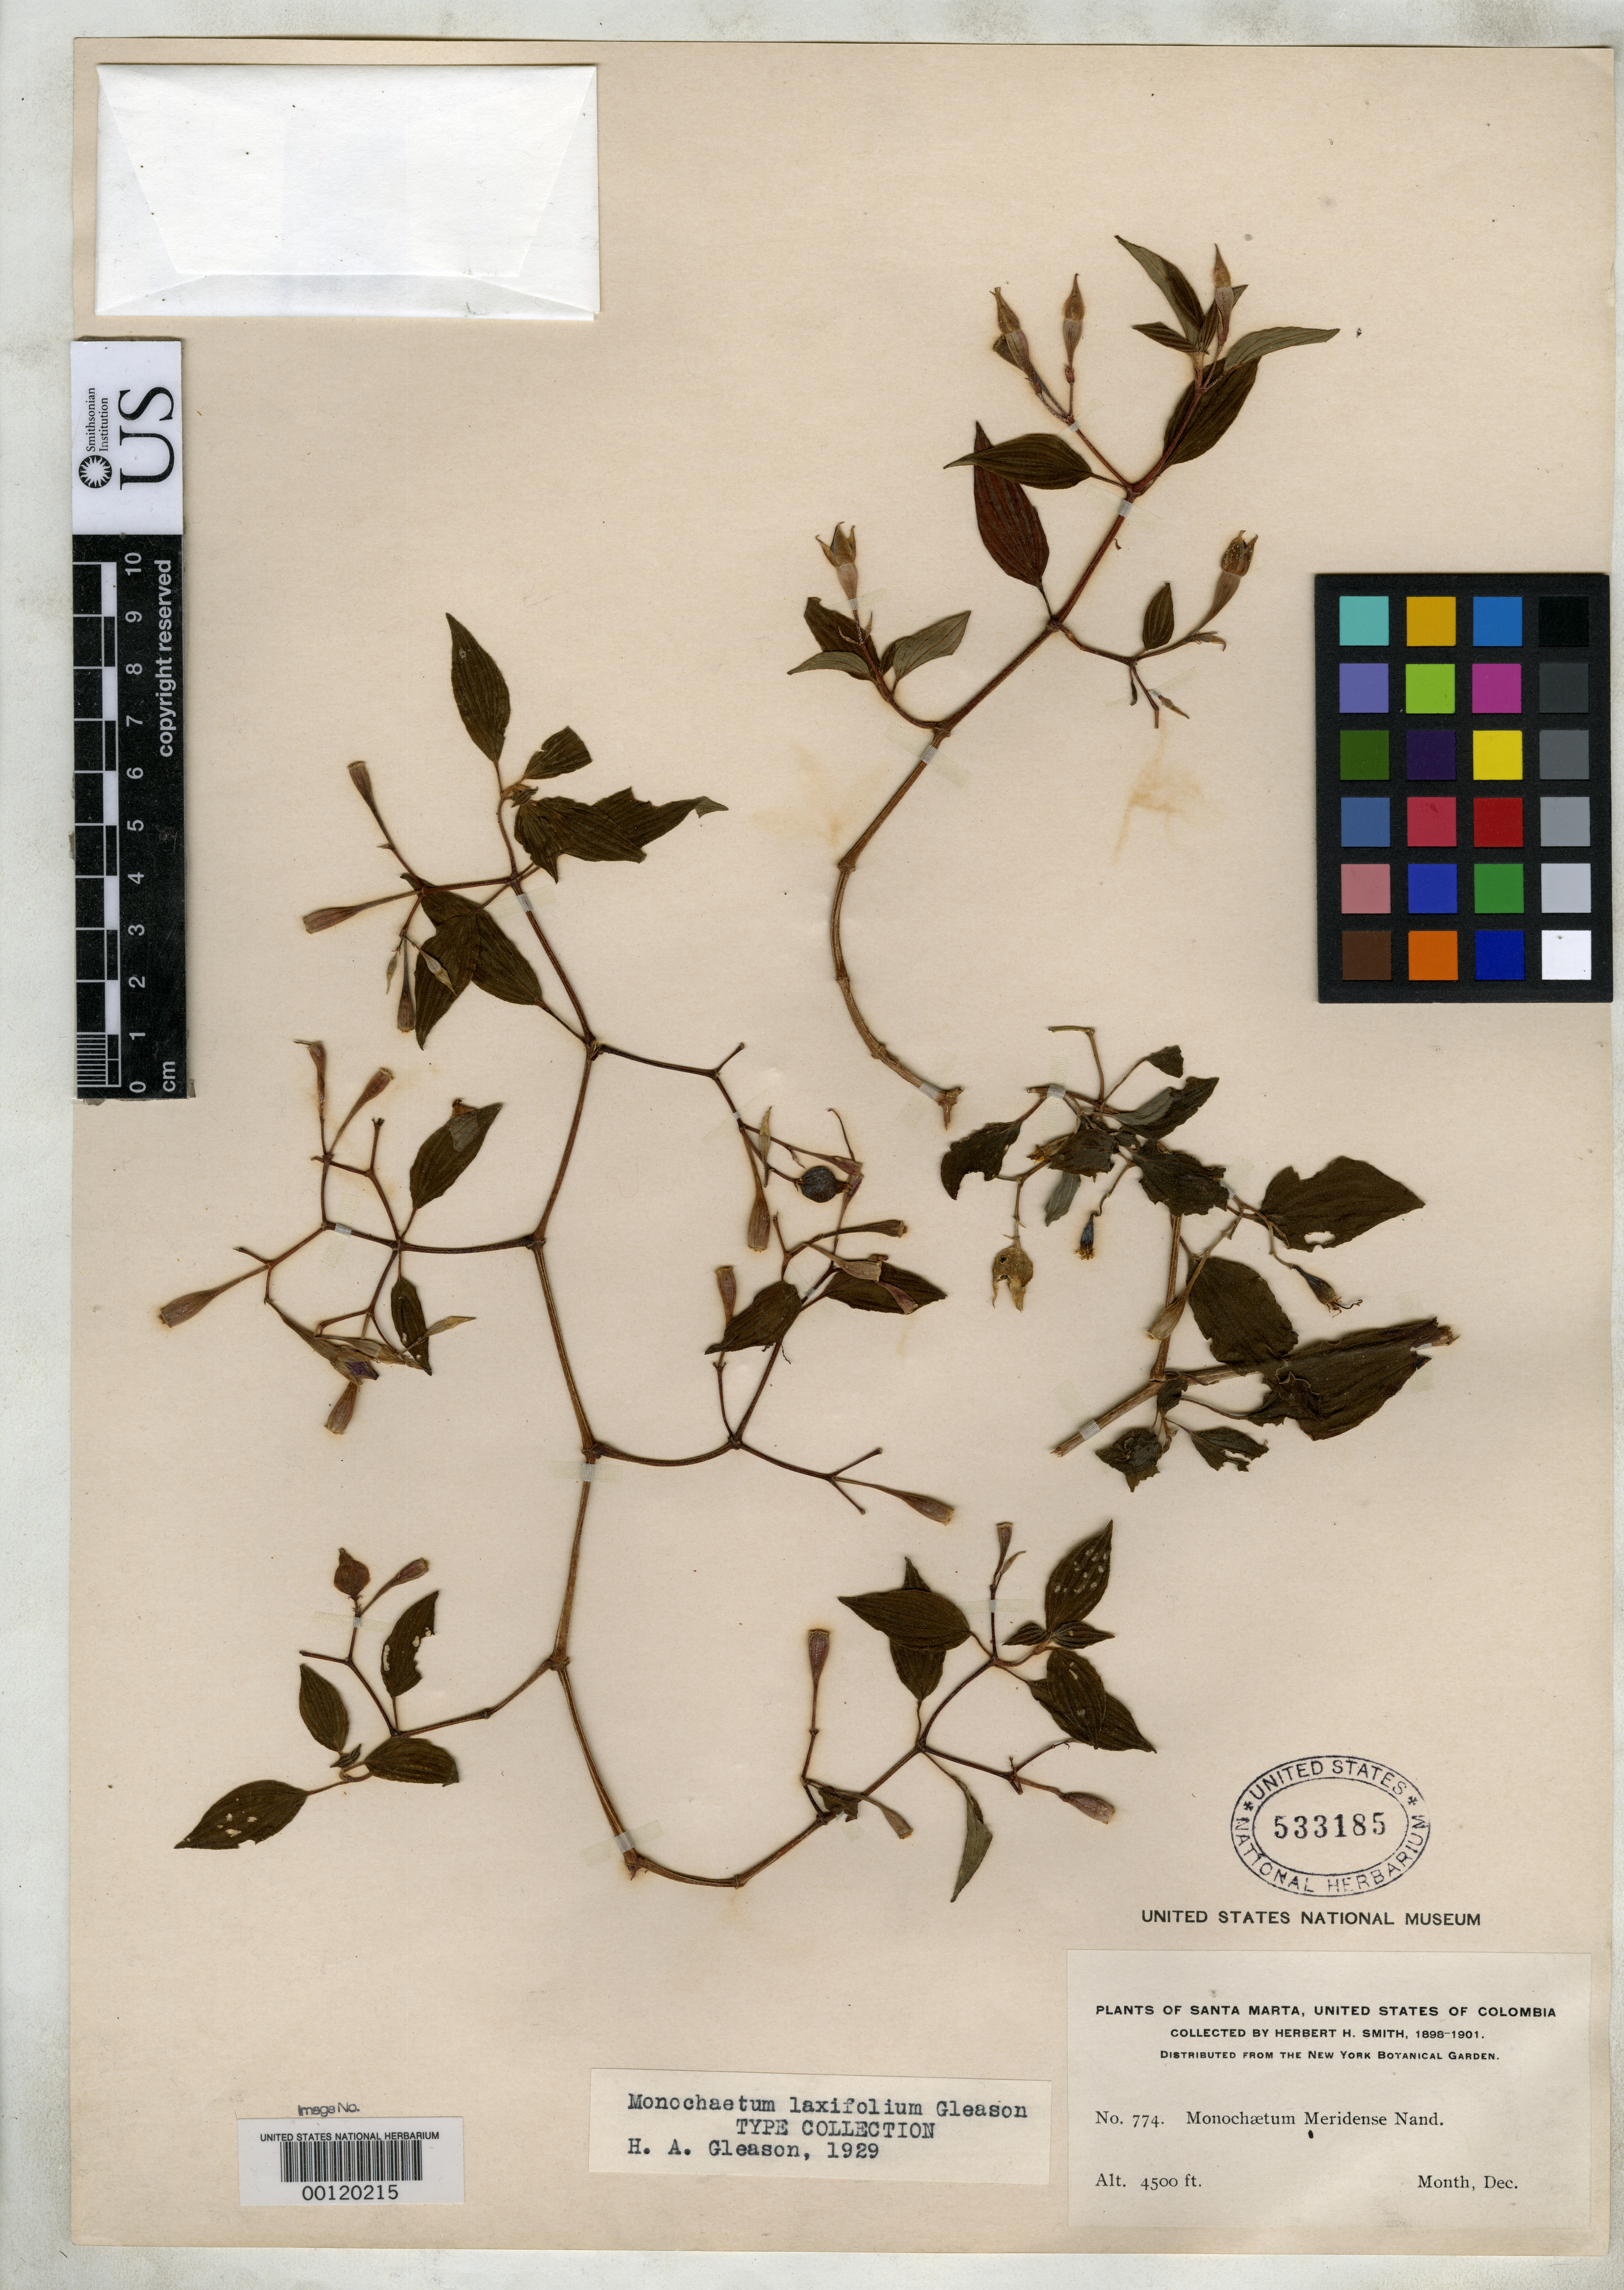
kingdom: Plantae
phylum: Tracheophyta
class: Magnoliopsida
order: Myrtales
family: Melastomataceae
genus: Monochaetum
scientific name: Monochaetum laxifolium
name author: Gleason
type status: Isotype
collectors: Herbert H. Smith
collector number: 774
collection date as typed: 1898 to -- --- 1901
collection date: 1898/1901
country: Colombia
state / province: Magdalena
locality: Santa Marta, Las Nubes.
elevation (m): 1372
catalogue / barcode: US 533185